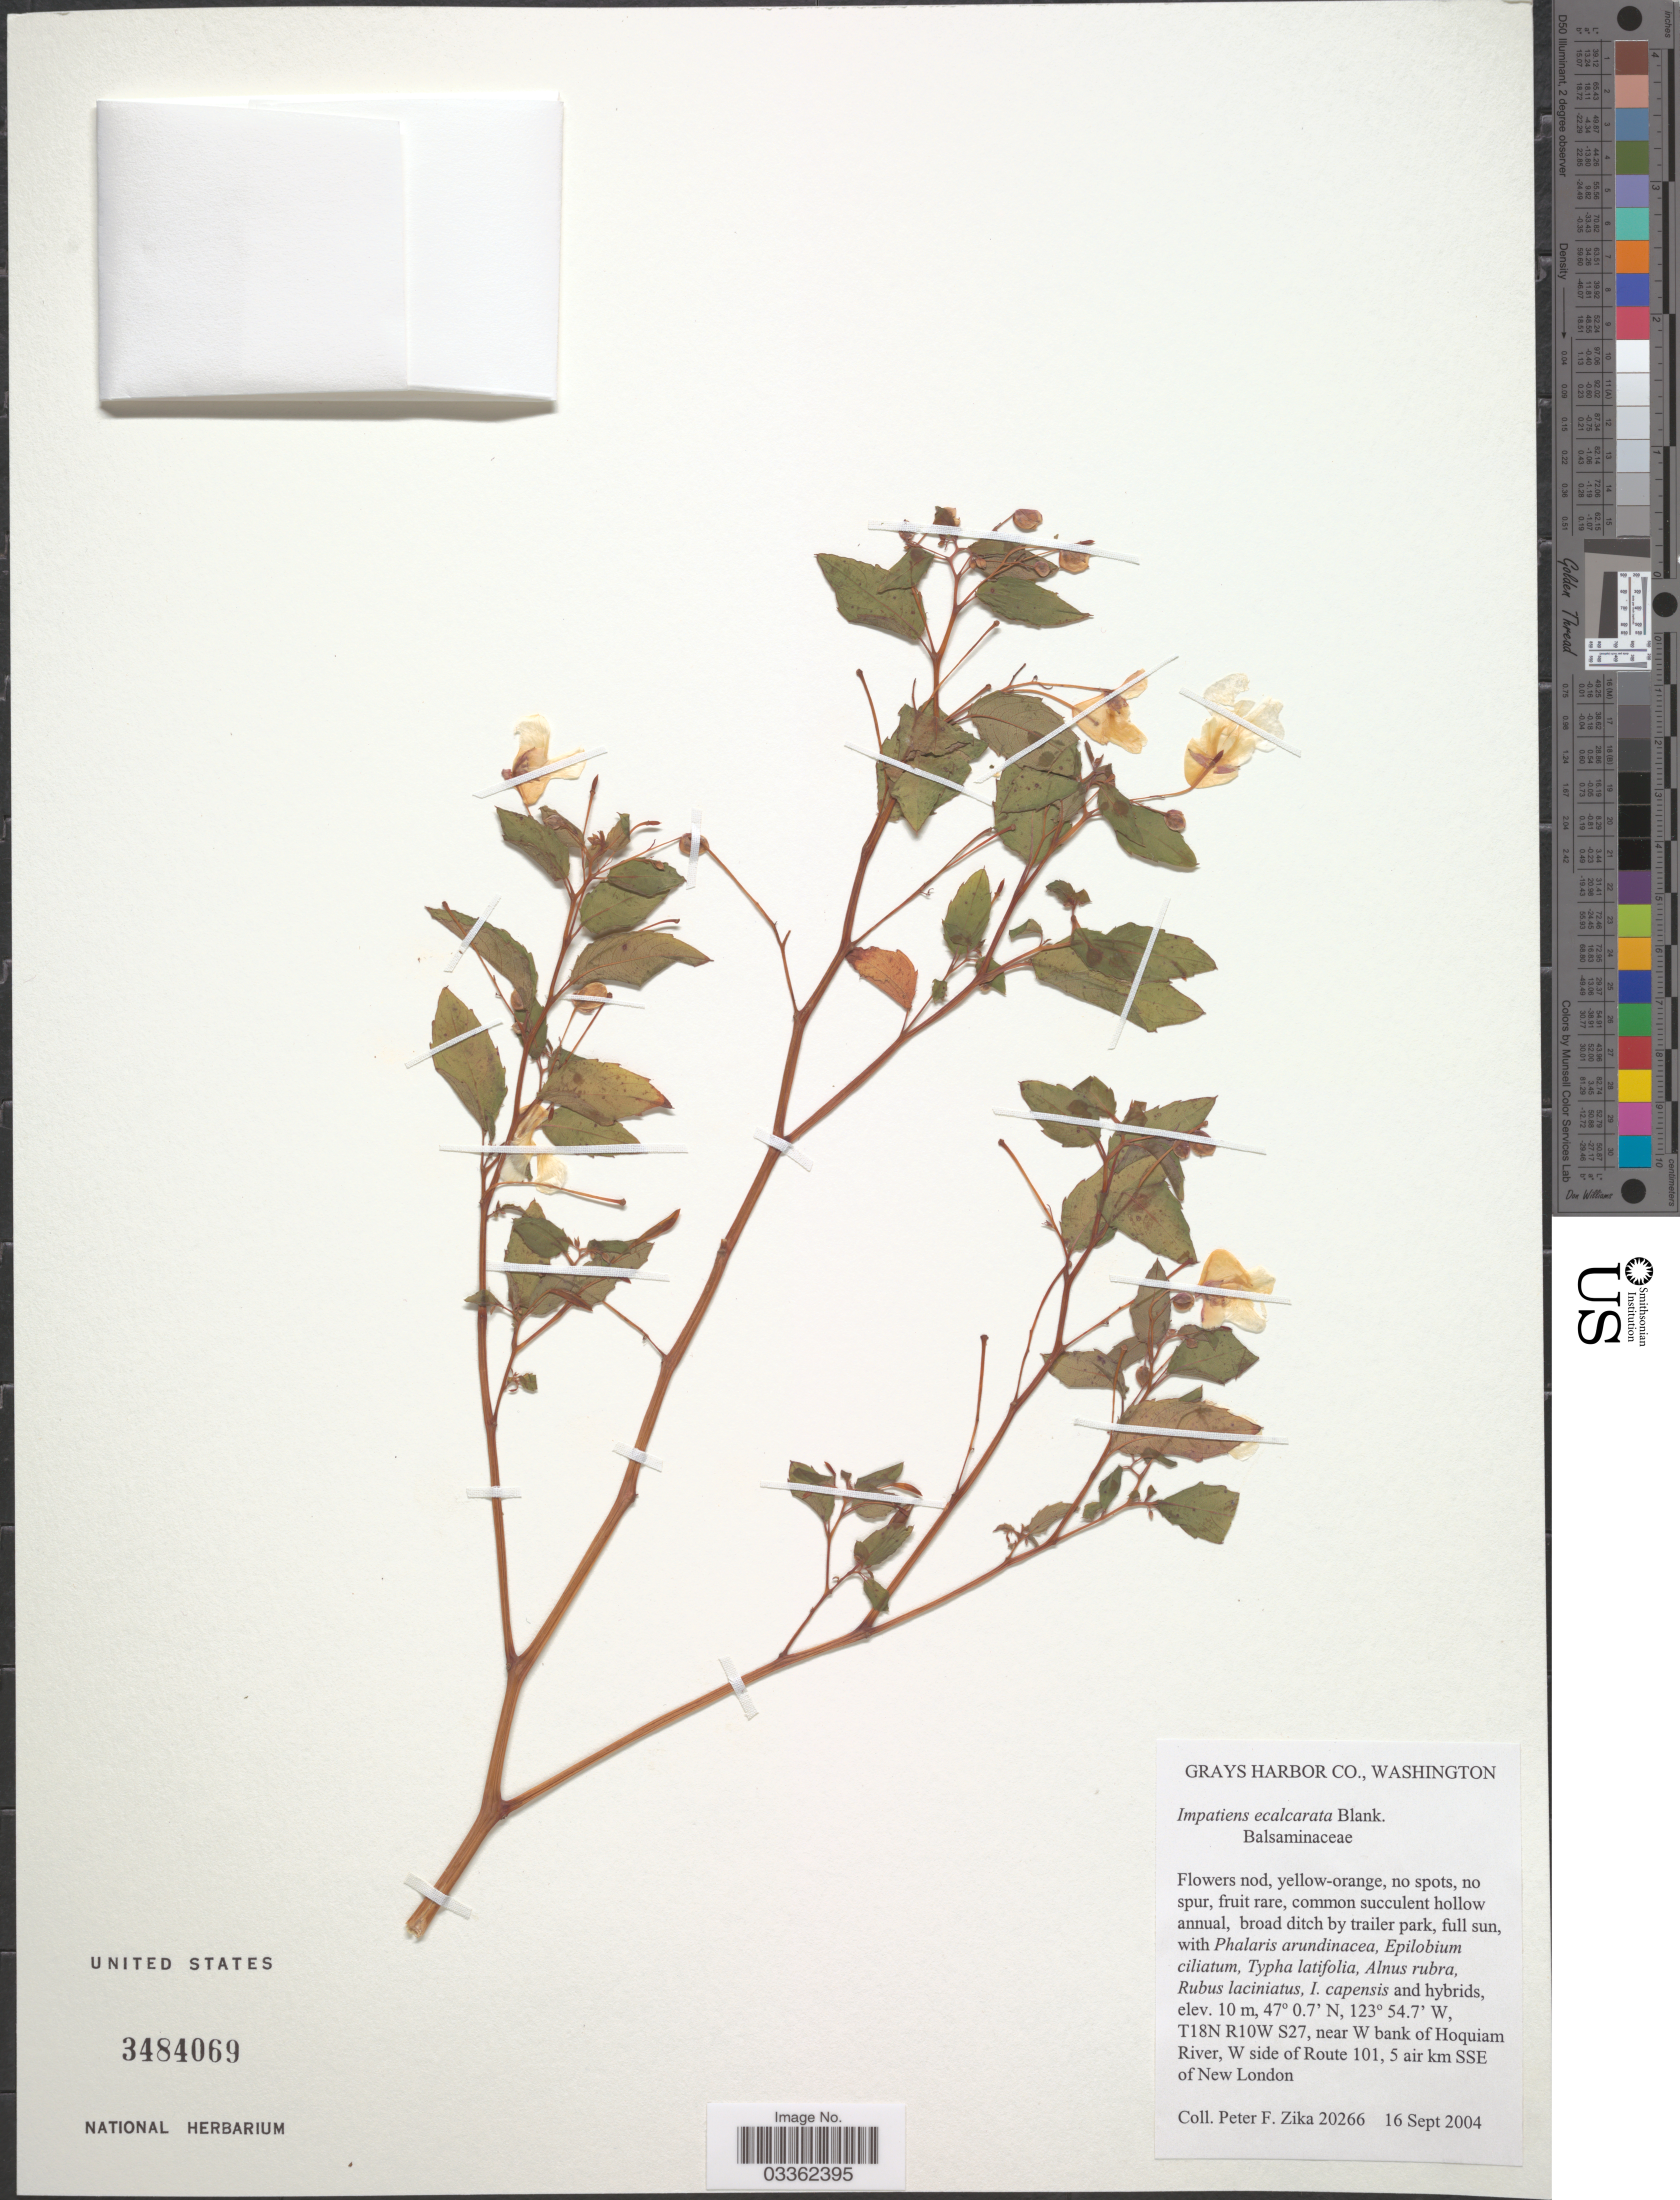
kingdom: Plantae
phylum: Tracheophyta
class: Magnoliopsida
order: Ericales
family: Balsaminaceae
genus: Impatiens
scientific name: Impatiens ecalcarata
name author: Collett & Hemsl.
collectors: P. F. Zika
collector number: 20266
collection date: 2004-09-16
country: United States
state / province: Washington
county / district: Grays Harbor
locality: Grays Harbor Co. T18N R10W S27, near W bank of Hoquiam River, W side of Route 101, 5 air km SSE of New London.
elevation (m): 10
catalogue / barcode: US 3484069